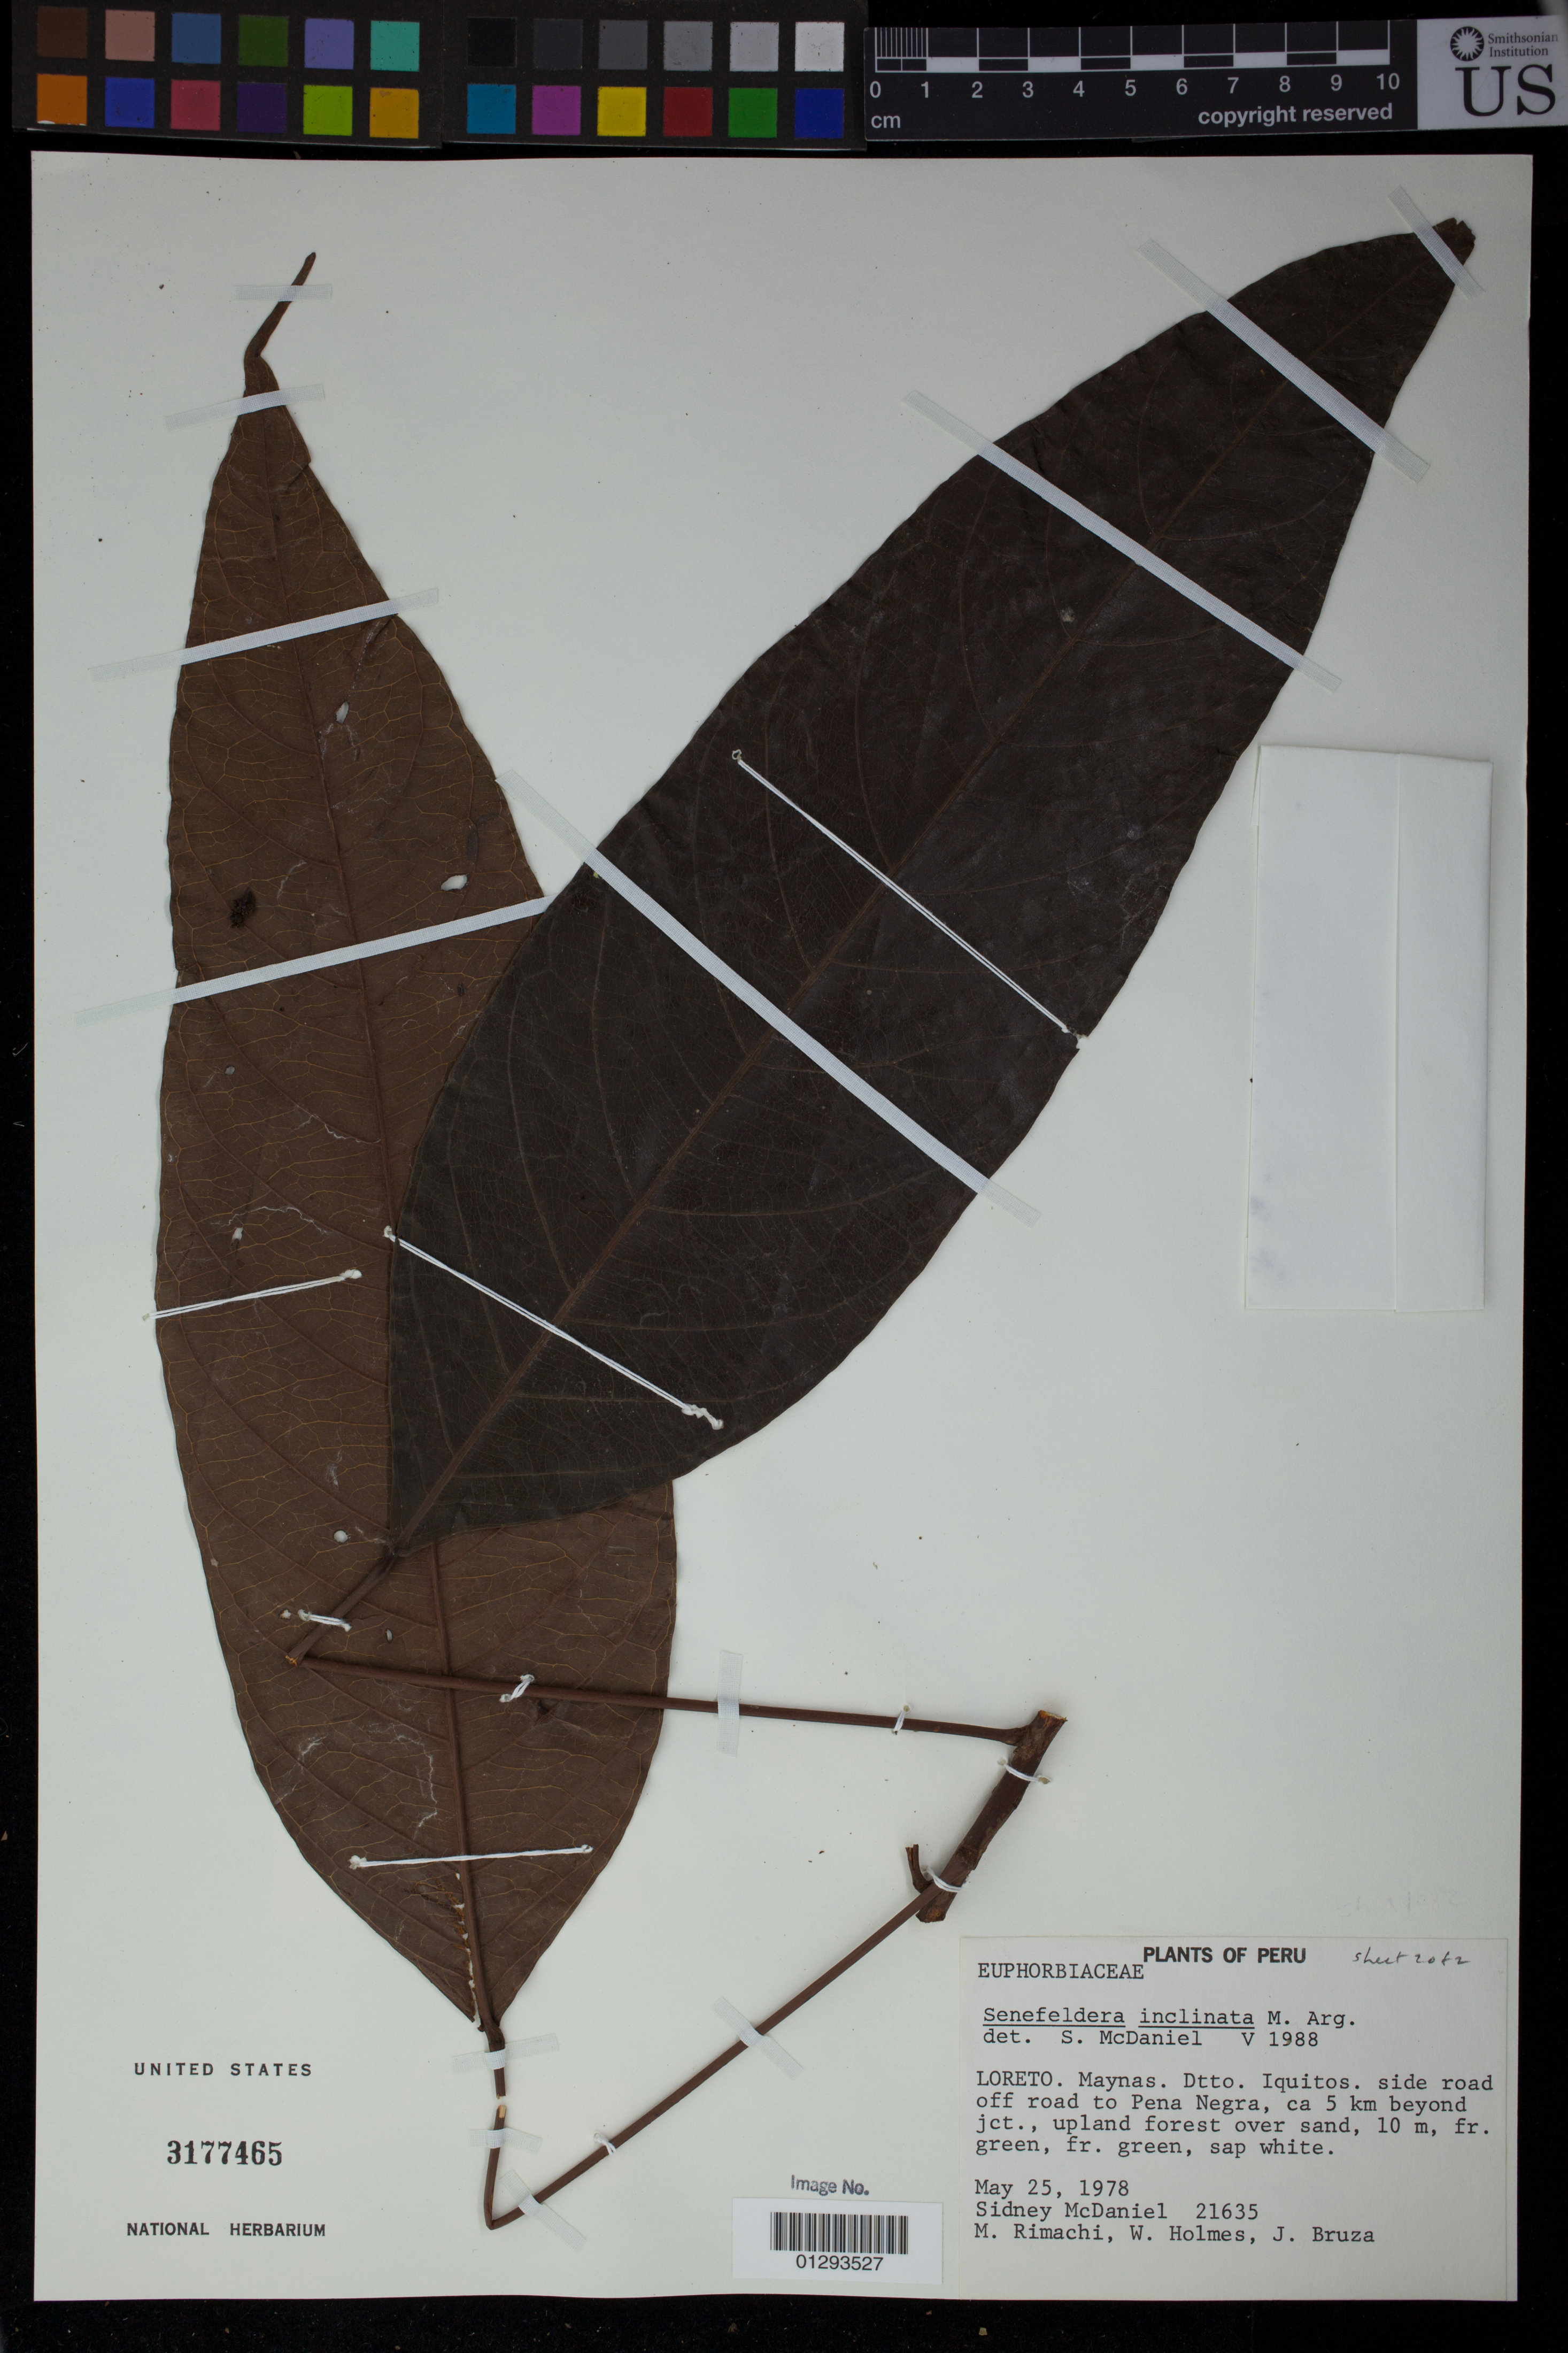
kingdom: Plantae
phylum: Tracheophyta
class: Magnoliopsida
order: Malpighiales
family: Euphorbiaceae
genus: Senefeldera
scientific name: Senefeldera inclinata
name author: Müll. Arg.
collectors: S. McDaniel, M. Rimachi Y., W. Holmes & J. Bruza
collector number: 21635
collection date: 1978-05-25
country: Peru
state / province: Loreto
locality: Maynas. Dtto. Iquitos. side road off road to Pena Negra, ca 5 km beyond jct.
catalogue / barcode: US 3177465